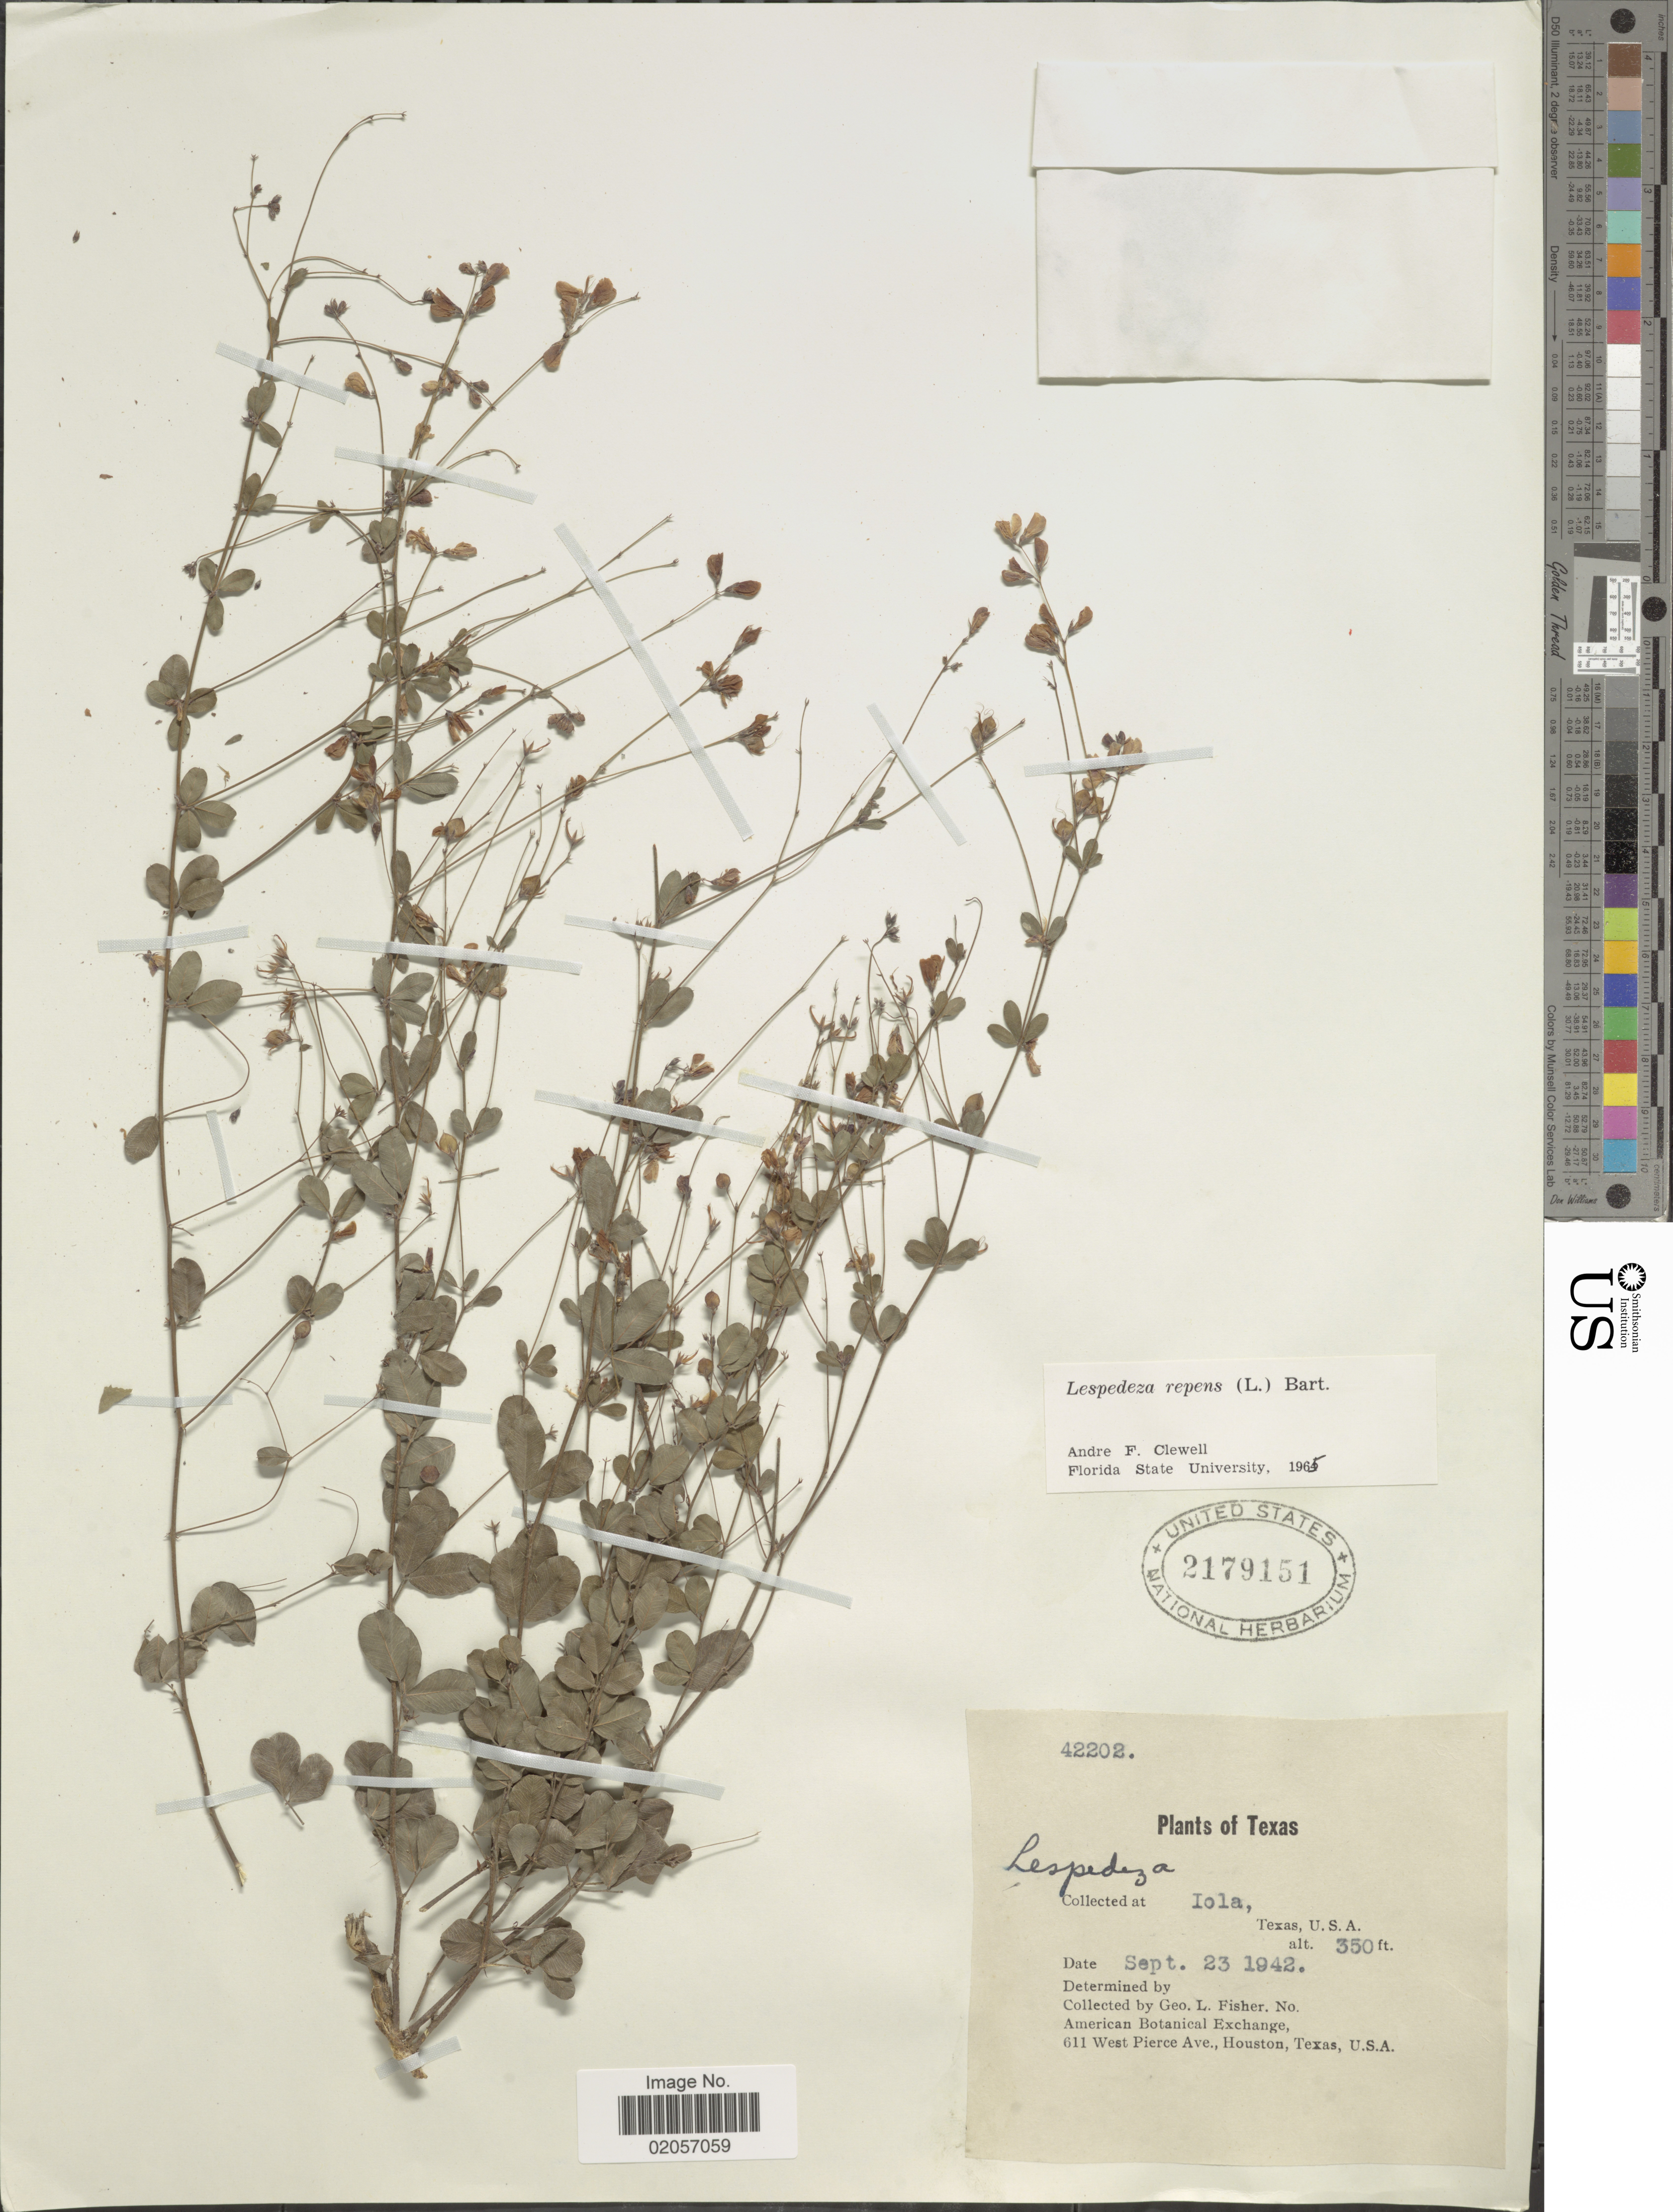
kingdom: Plantae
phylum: Tracheophyta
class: Magnoliopsida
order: Fabales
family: Fabaceae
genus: Lespedeza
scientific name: Lespedeza repens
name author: (L.) W.P.C. Barton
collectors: G. L. Fisher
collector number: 42202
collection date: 1942-09-23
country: United States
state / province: Texas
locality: Iola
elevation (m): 107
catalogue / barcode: US 2179151